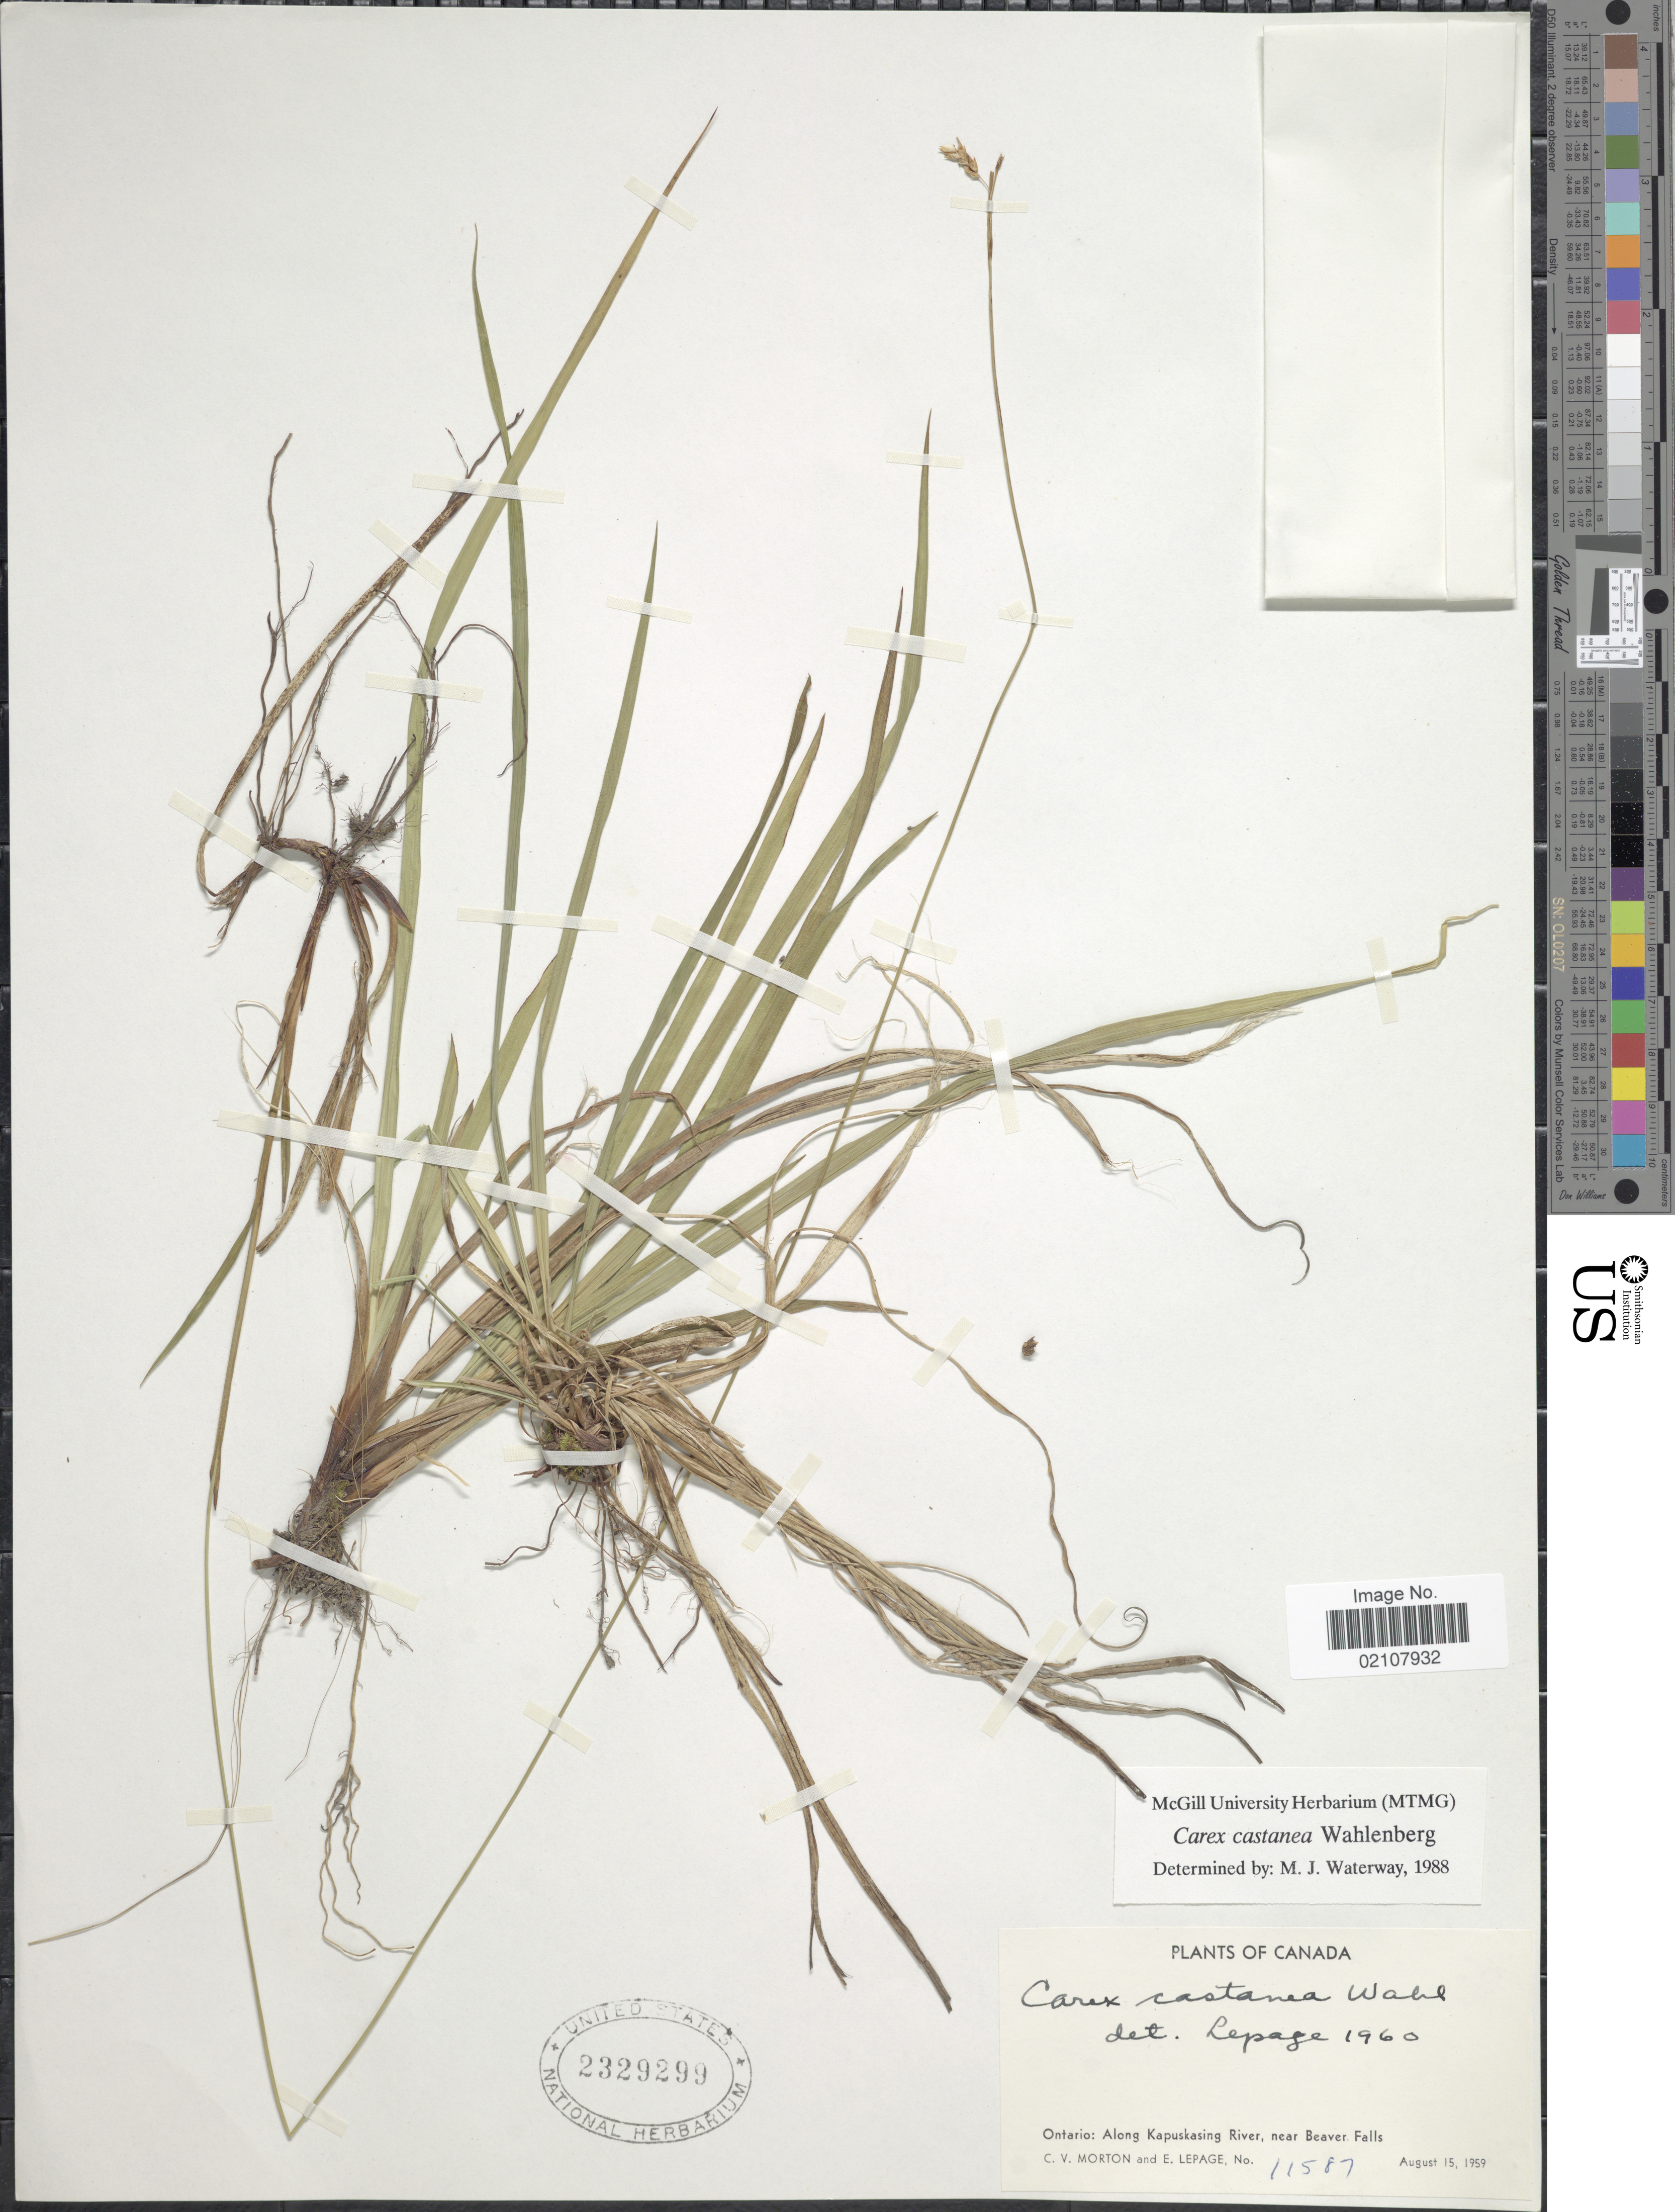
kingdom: Plantae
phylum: Tracheophyta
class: Liliopsida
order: Poales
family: Cyperaceae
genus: Carex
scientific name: Carex castanea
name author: Wahlenb.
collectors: C. V. Morton & E. Lepage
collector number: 11587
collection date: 1959-08-15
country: Canada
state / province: Ontario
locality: Along Kapuskasing River, near Beaver Falls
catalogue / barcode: US 2329299